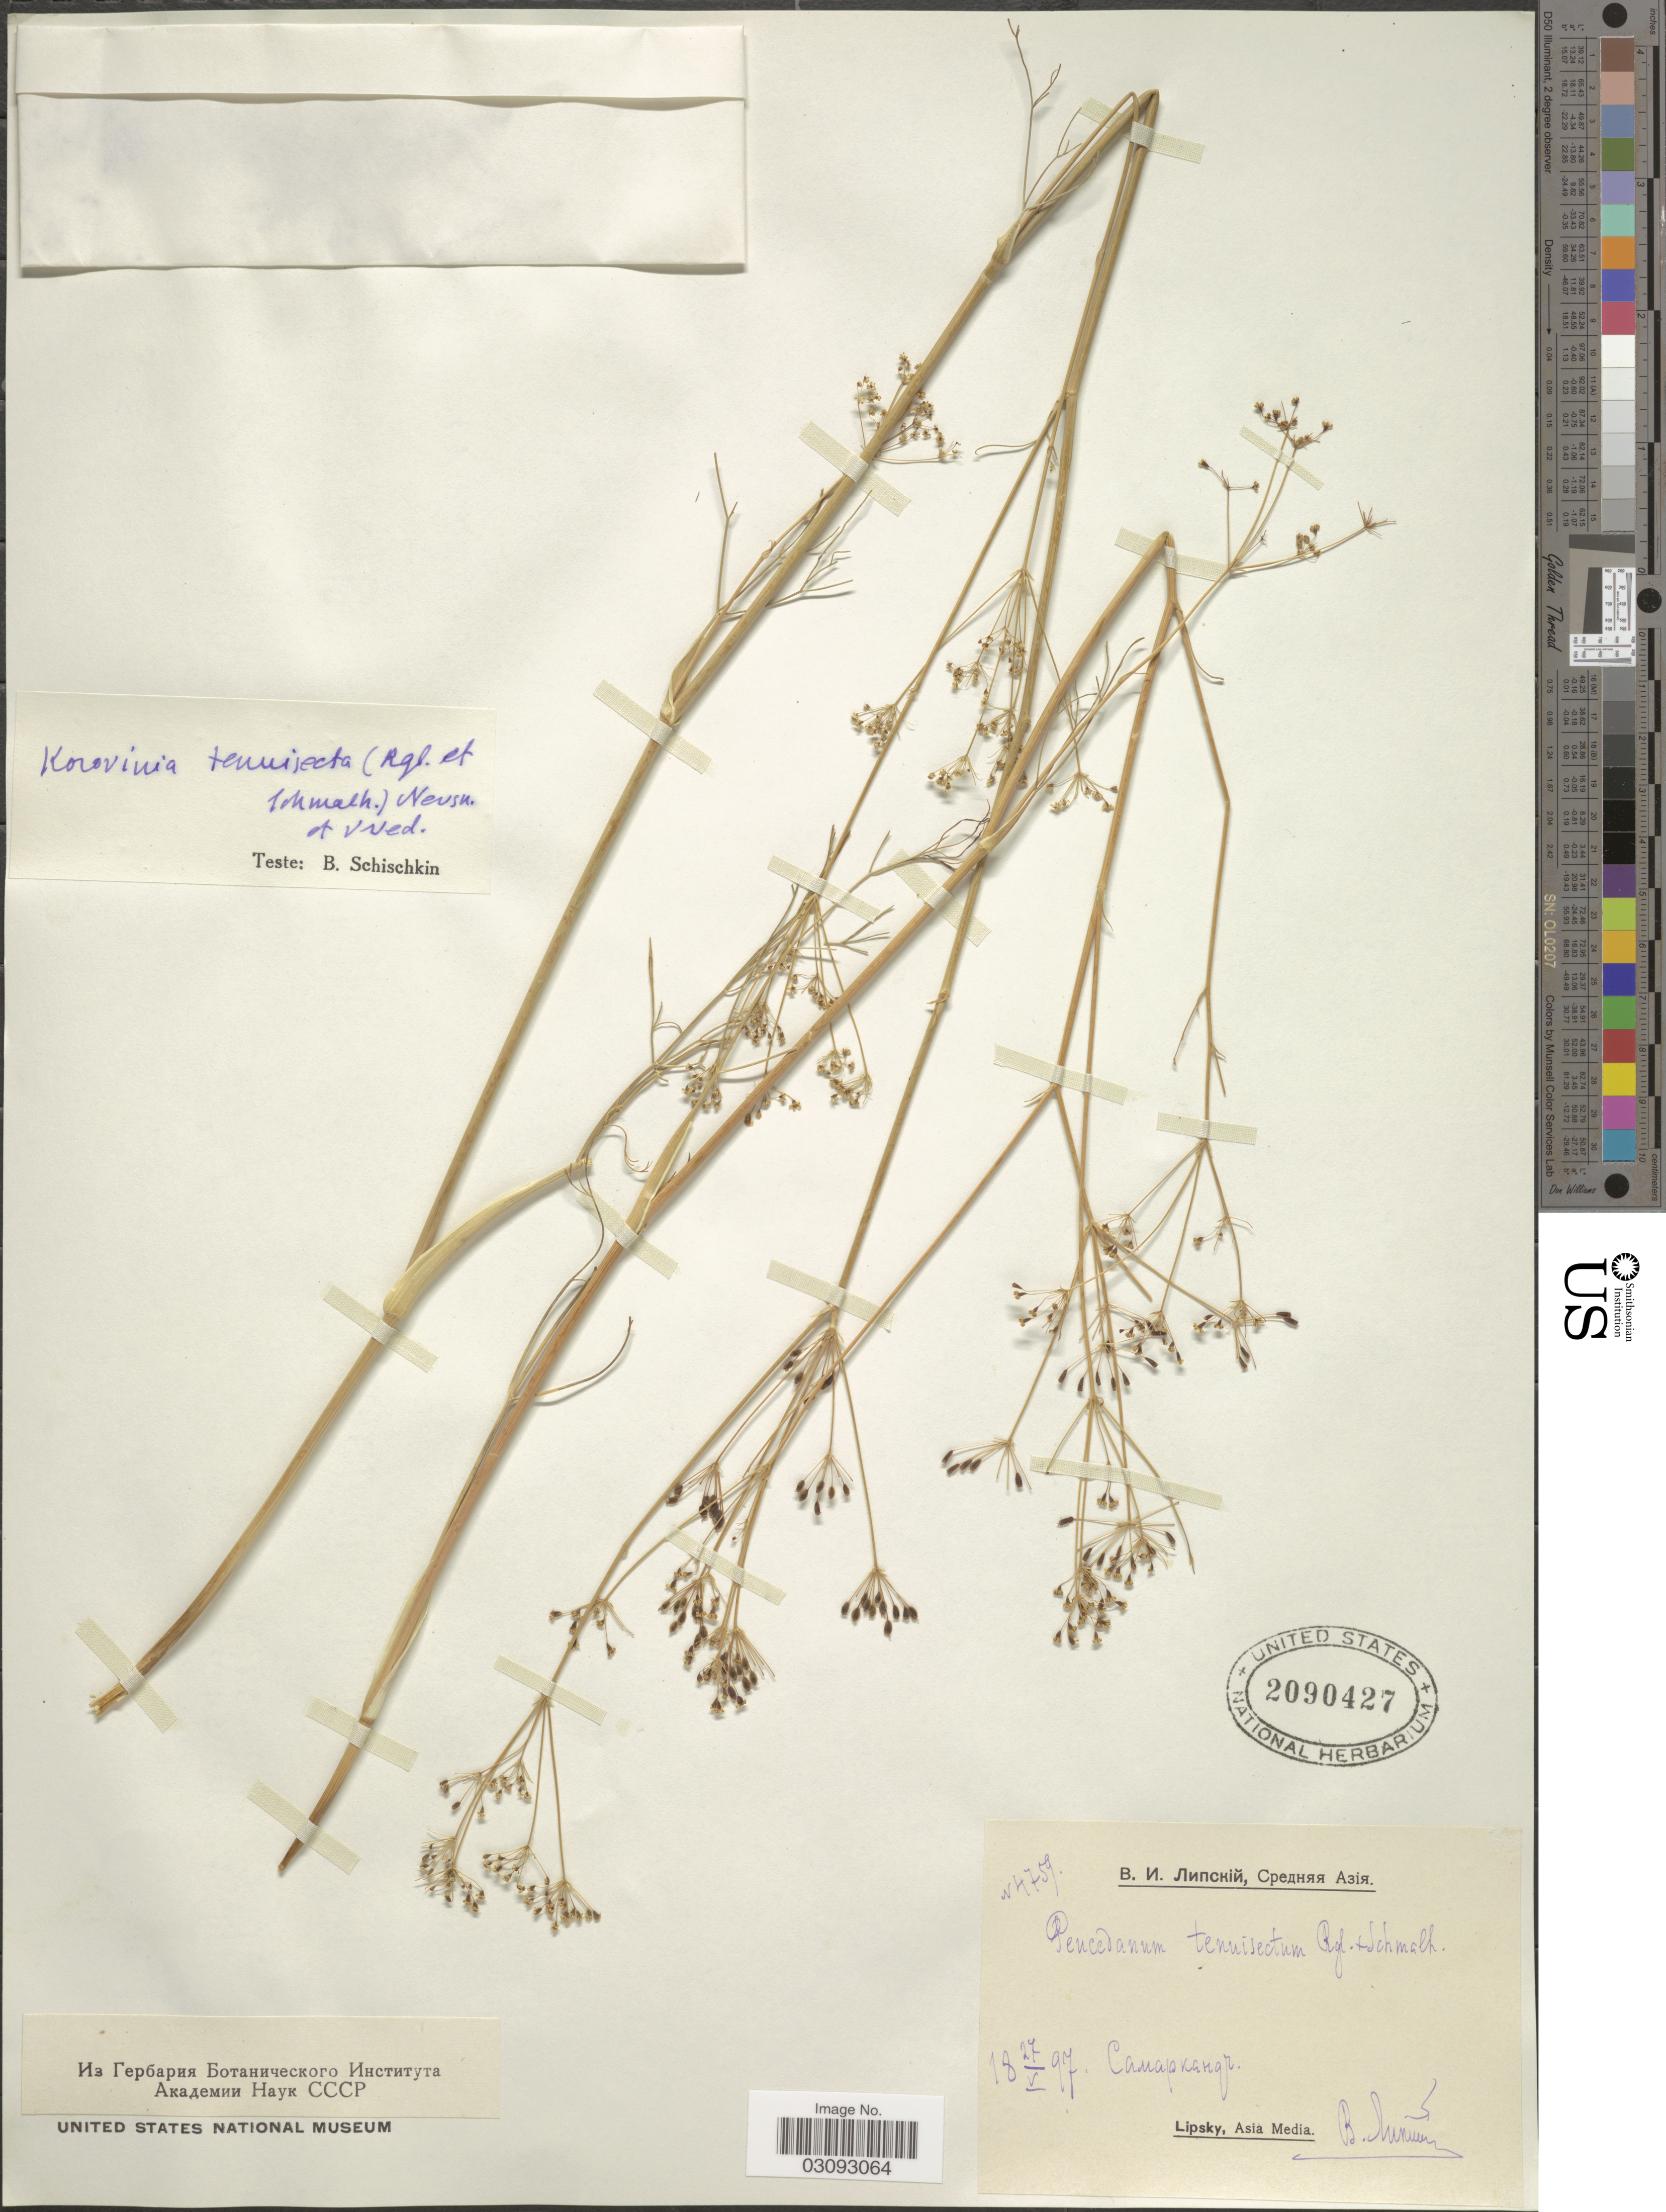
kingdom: Plantae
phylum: Tracheophyta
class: Magnoliopsida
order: Apiales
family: Apiaceae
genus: Peucedanum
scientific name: Peucedanum tenuisectum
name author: Regel & Schmalh.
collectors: V. Lipsky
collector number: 4759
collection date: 1897-05-27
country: Uzbekistan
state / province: Samarqand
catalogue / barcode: US 2090427